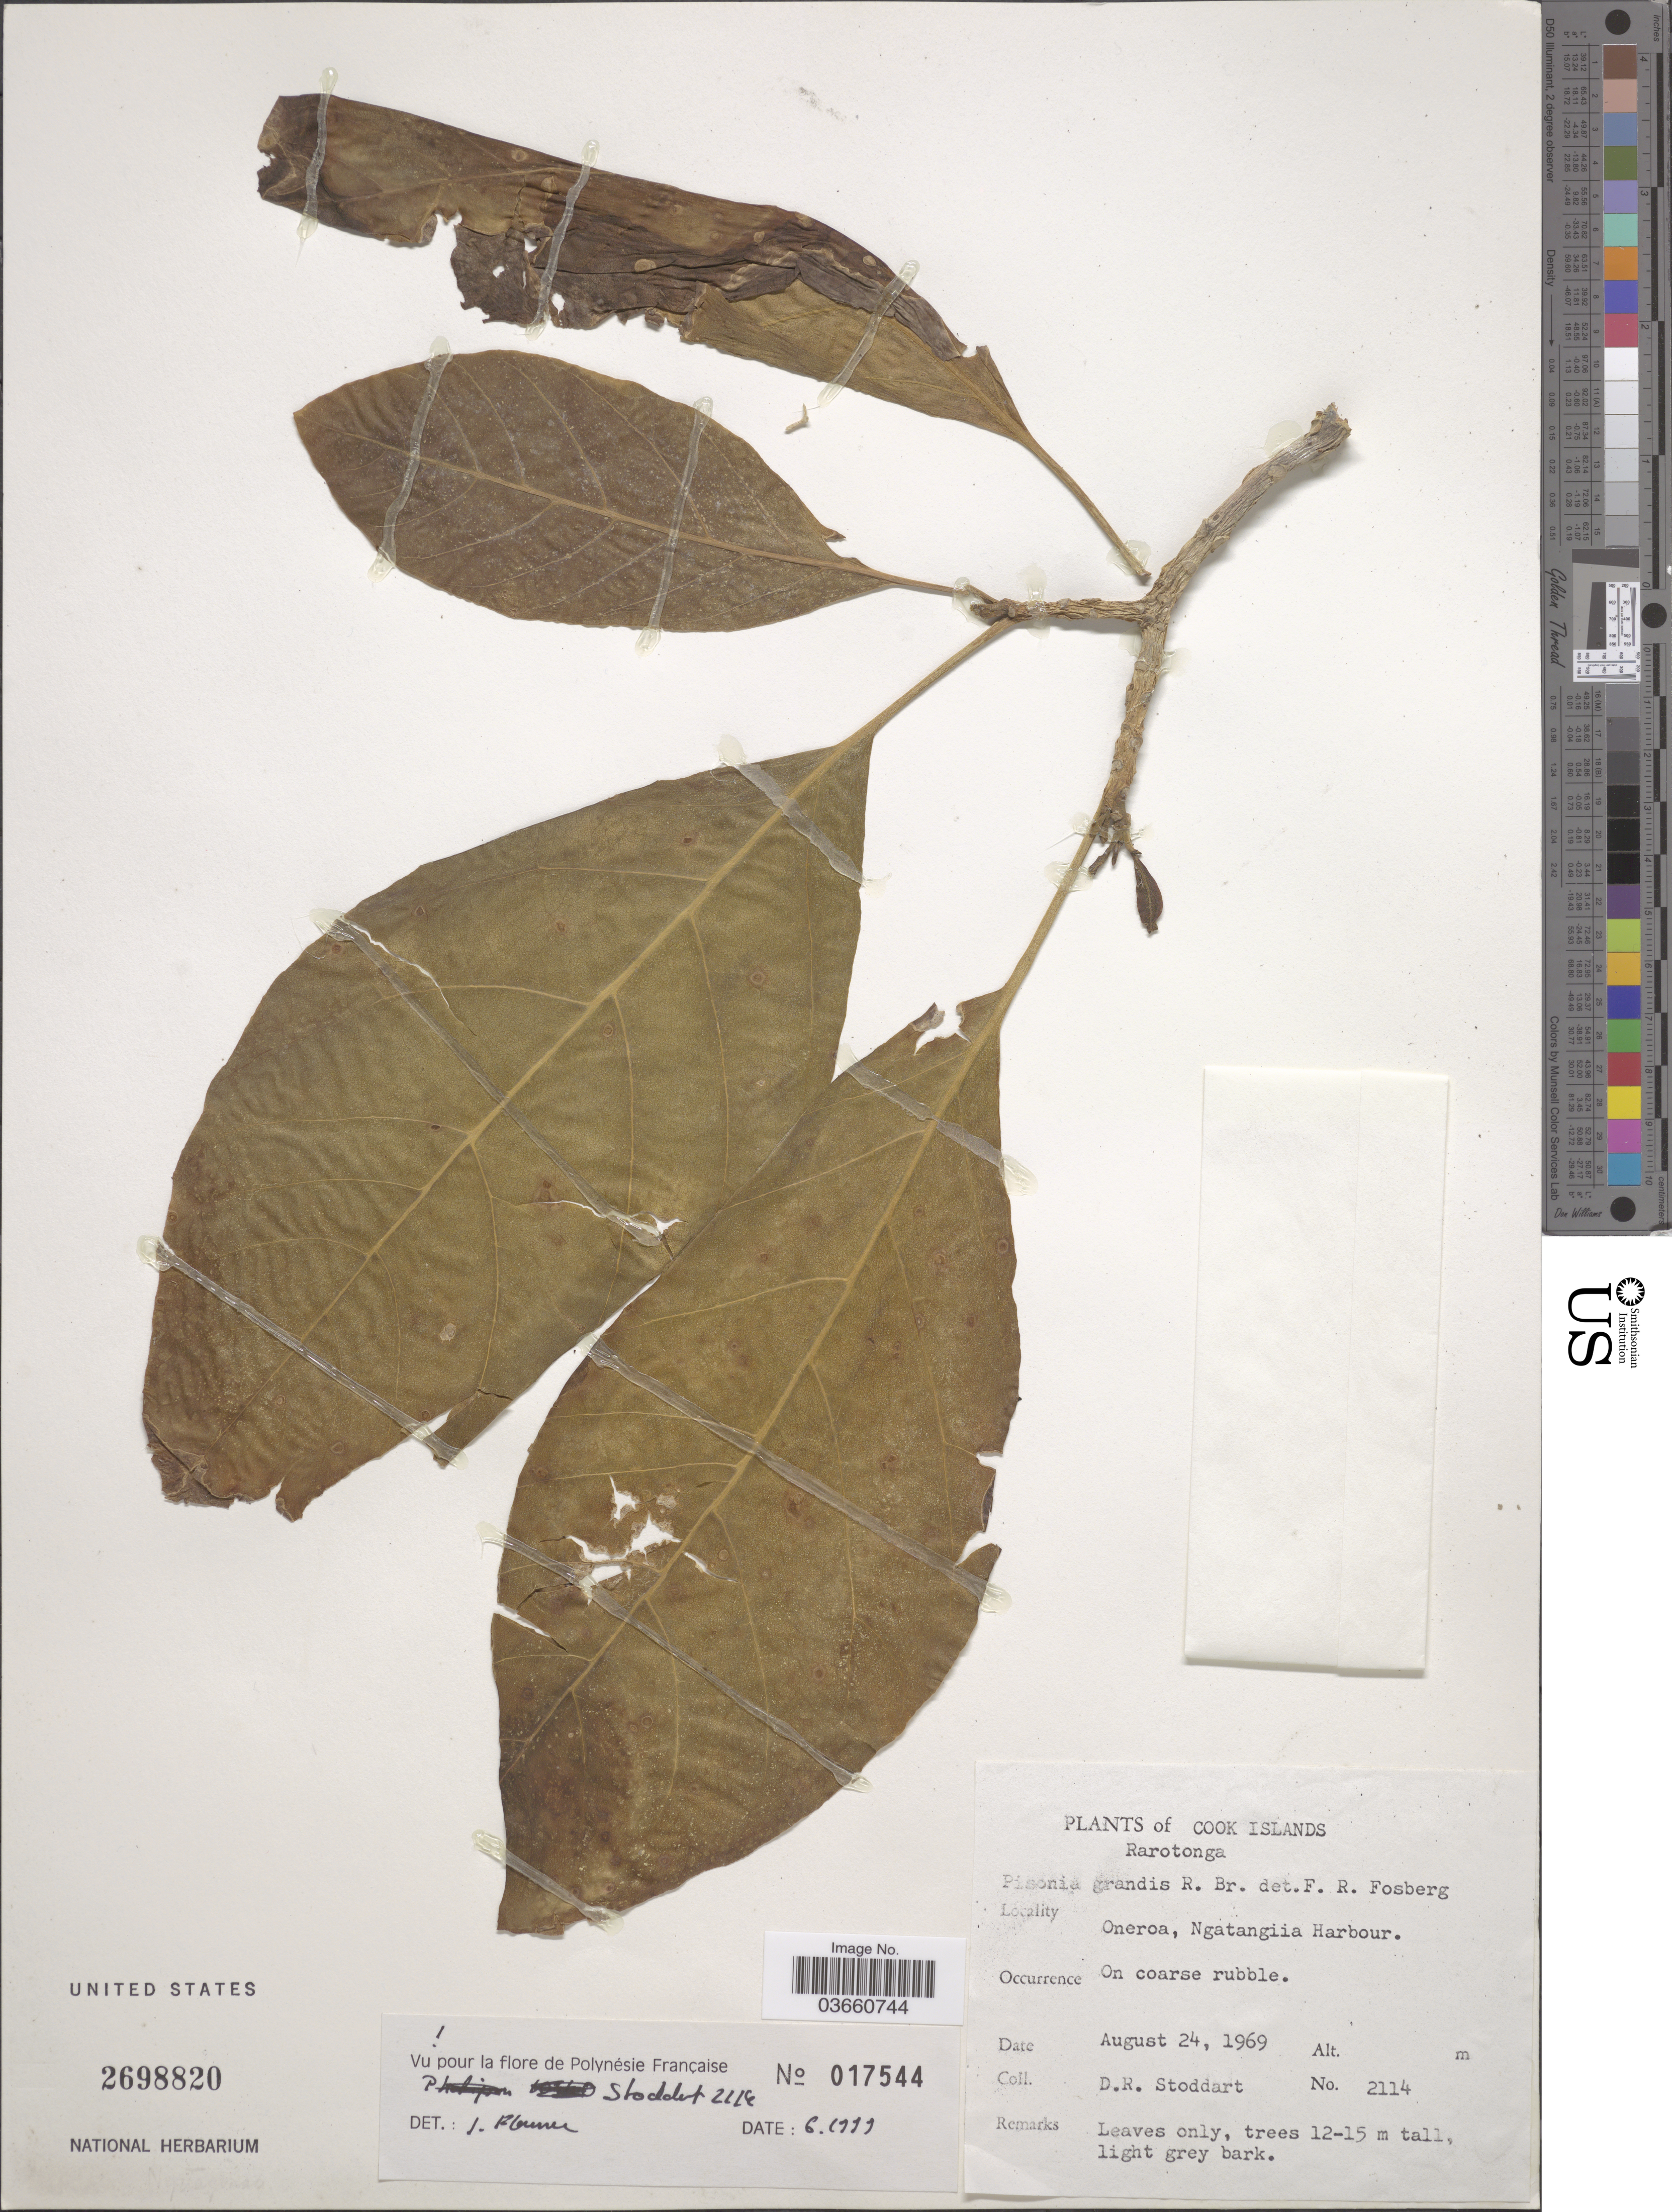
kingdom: Plantae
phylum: Tracheophyta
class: Magnoliopsida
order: Caryophyllales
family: Nyctaginaceae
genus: Pisonia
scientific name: Pisonia grandis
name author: R. Br.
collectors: D. R. Stoddart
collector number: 2114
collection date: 1969-08-24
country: Cook Islands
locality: Rarotonga. Oneroa, Ngatangiia Harbour.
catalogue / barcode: US 2698820